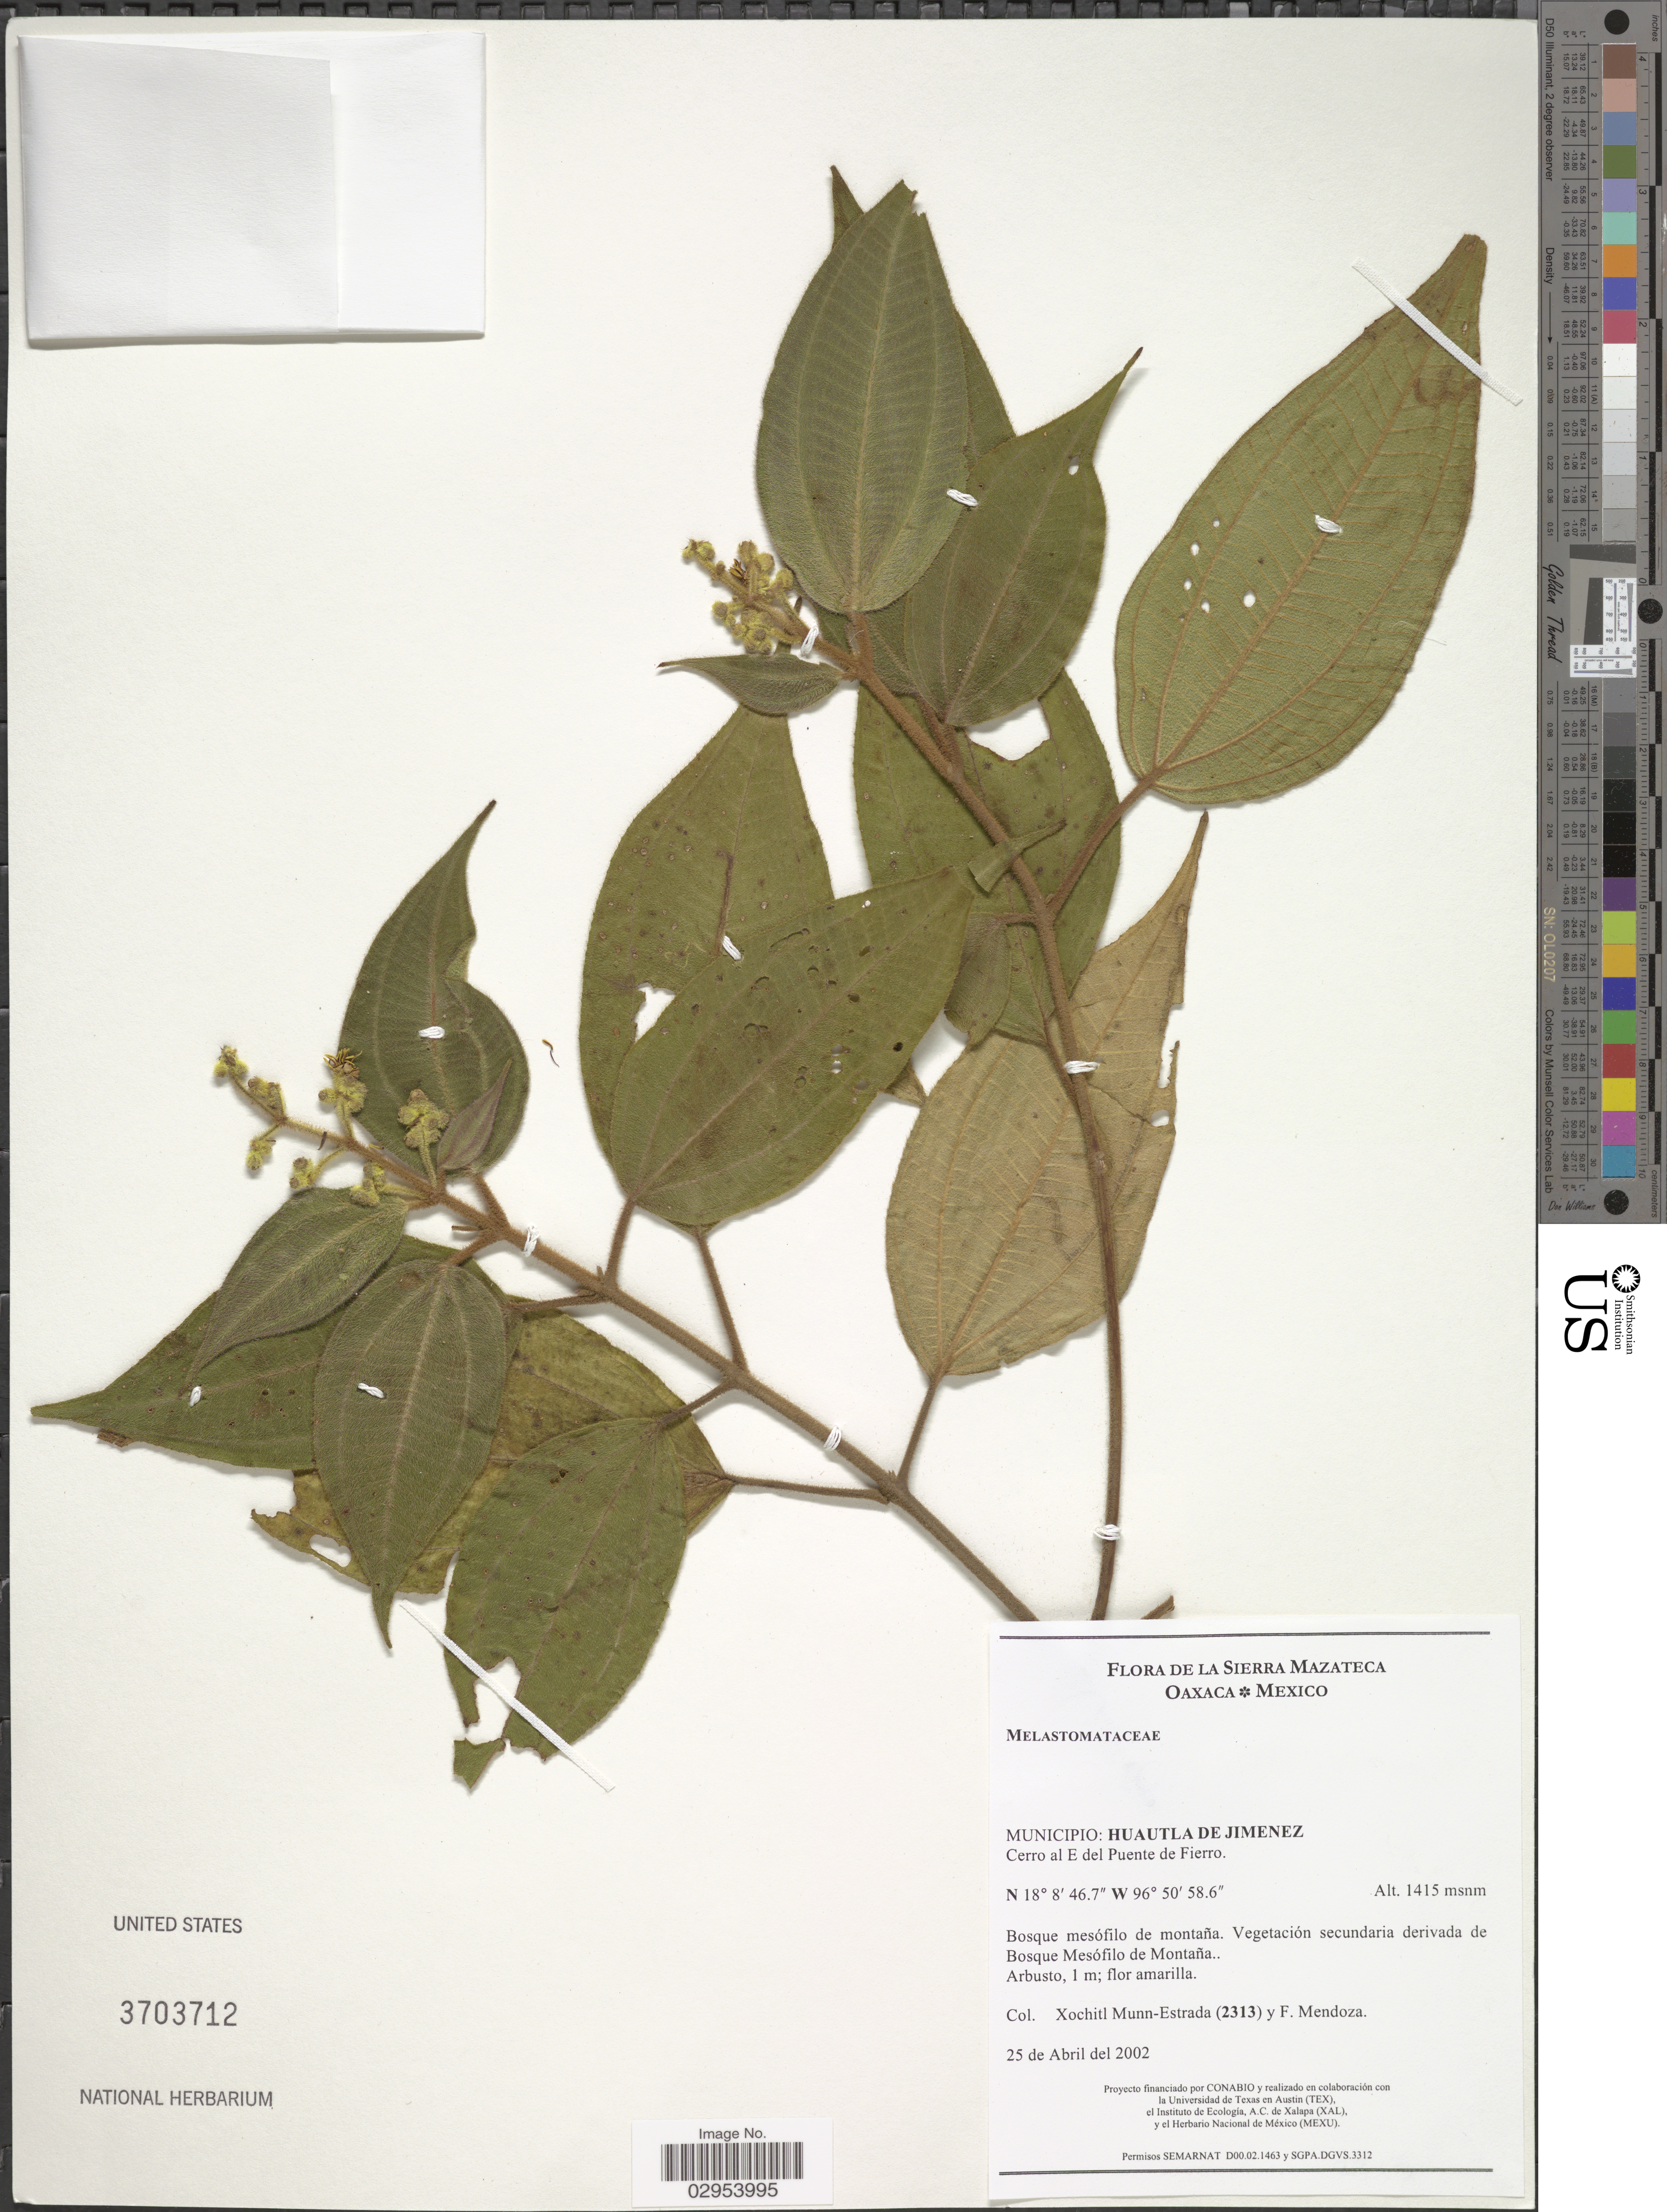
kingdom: Plantae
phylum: Tracheophyta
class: Magnoliopsida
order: Myrtales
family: Melastomataceae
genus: Topobea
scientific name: Topobea sp.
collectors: X. Munn-Estrada & F. Mendoza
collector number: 2313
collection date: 2002-04-25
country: Mexico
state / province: Oaxaca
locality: La Sierra Mazateca. Municipio: Huautla de Jimenez, Cerro al E del Puente de Fierro.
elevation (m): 1415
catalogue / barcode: US 3703712